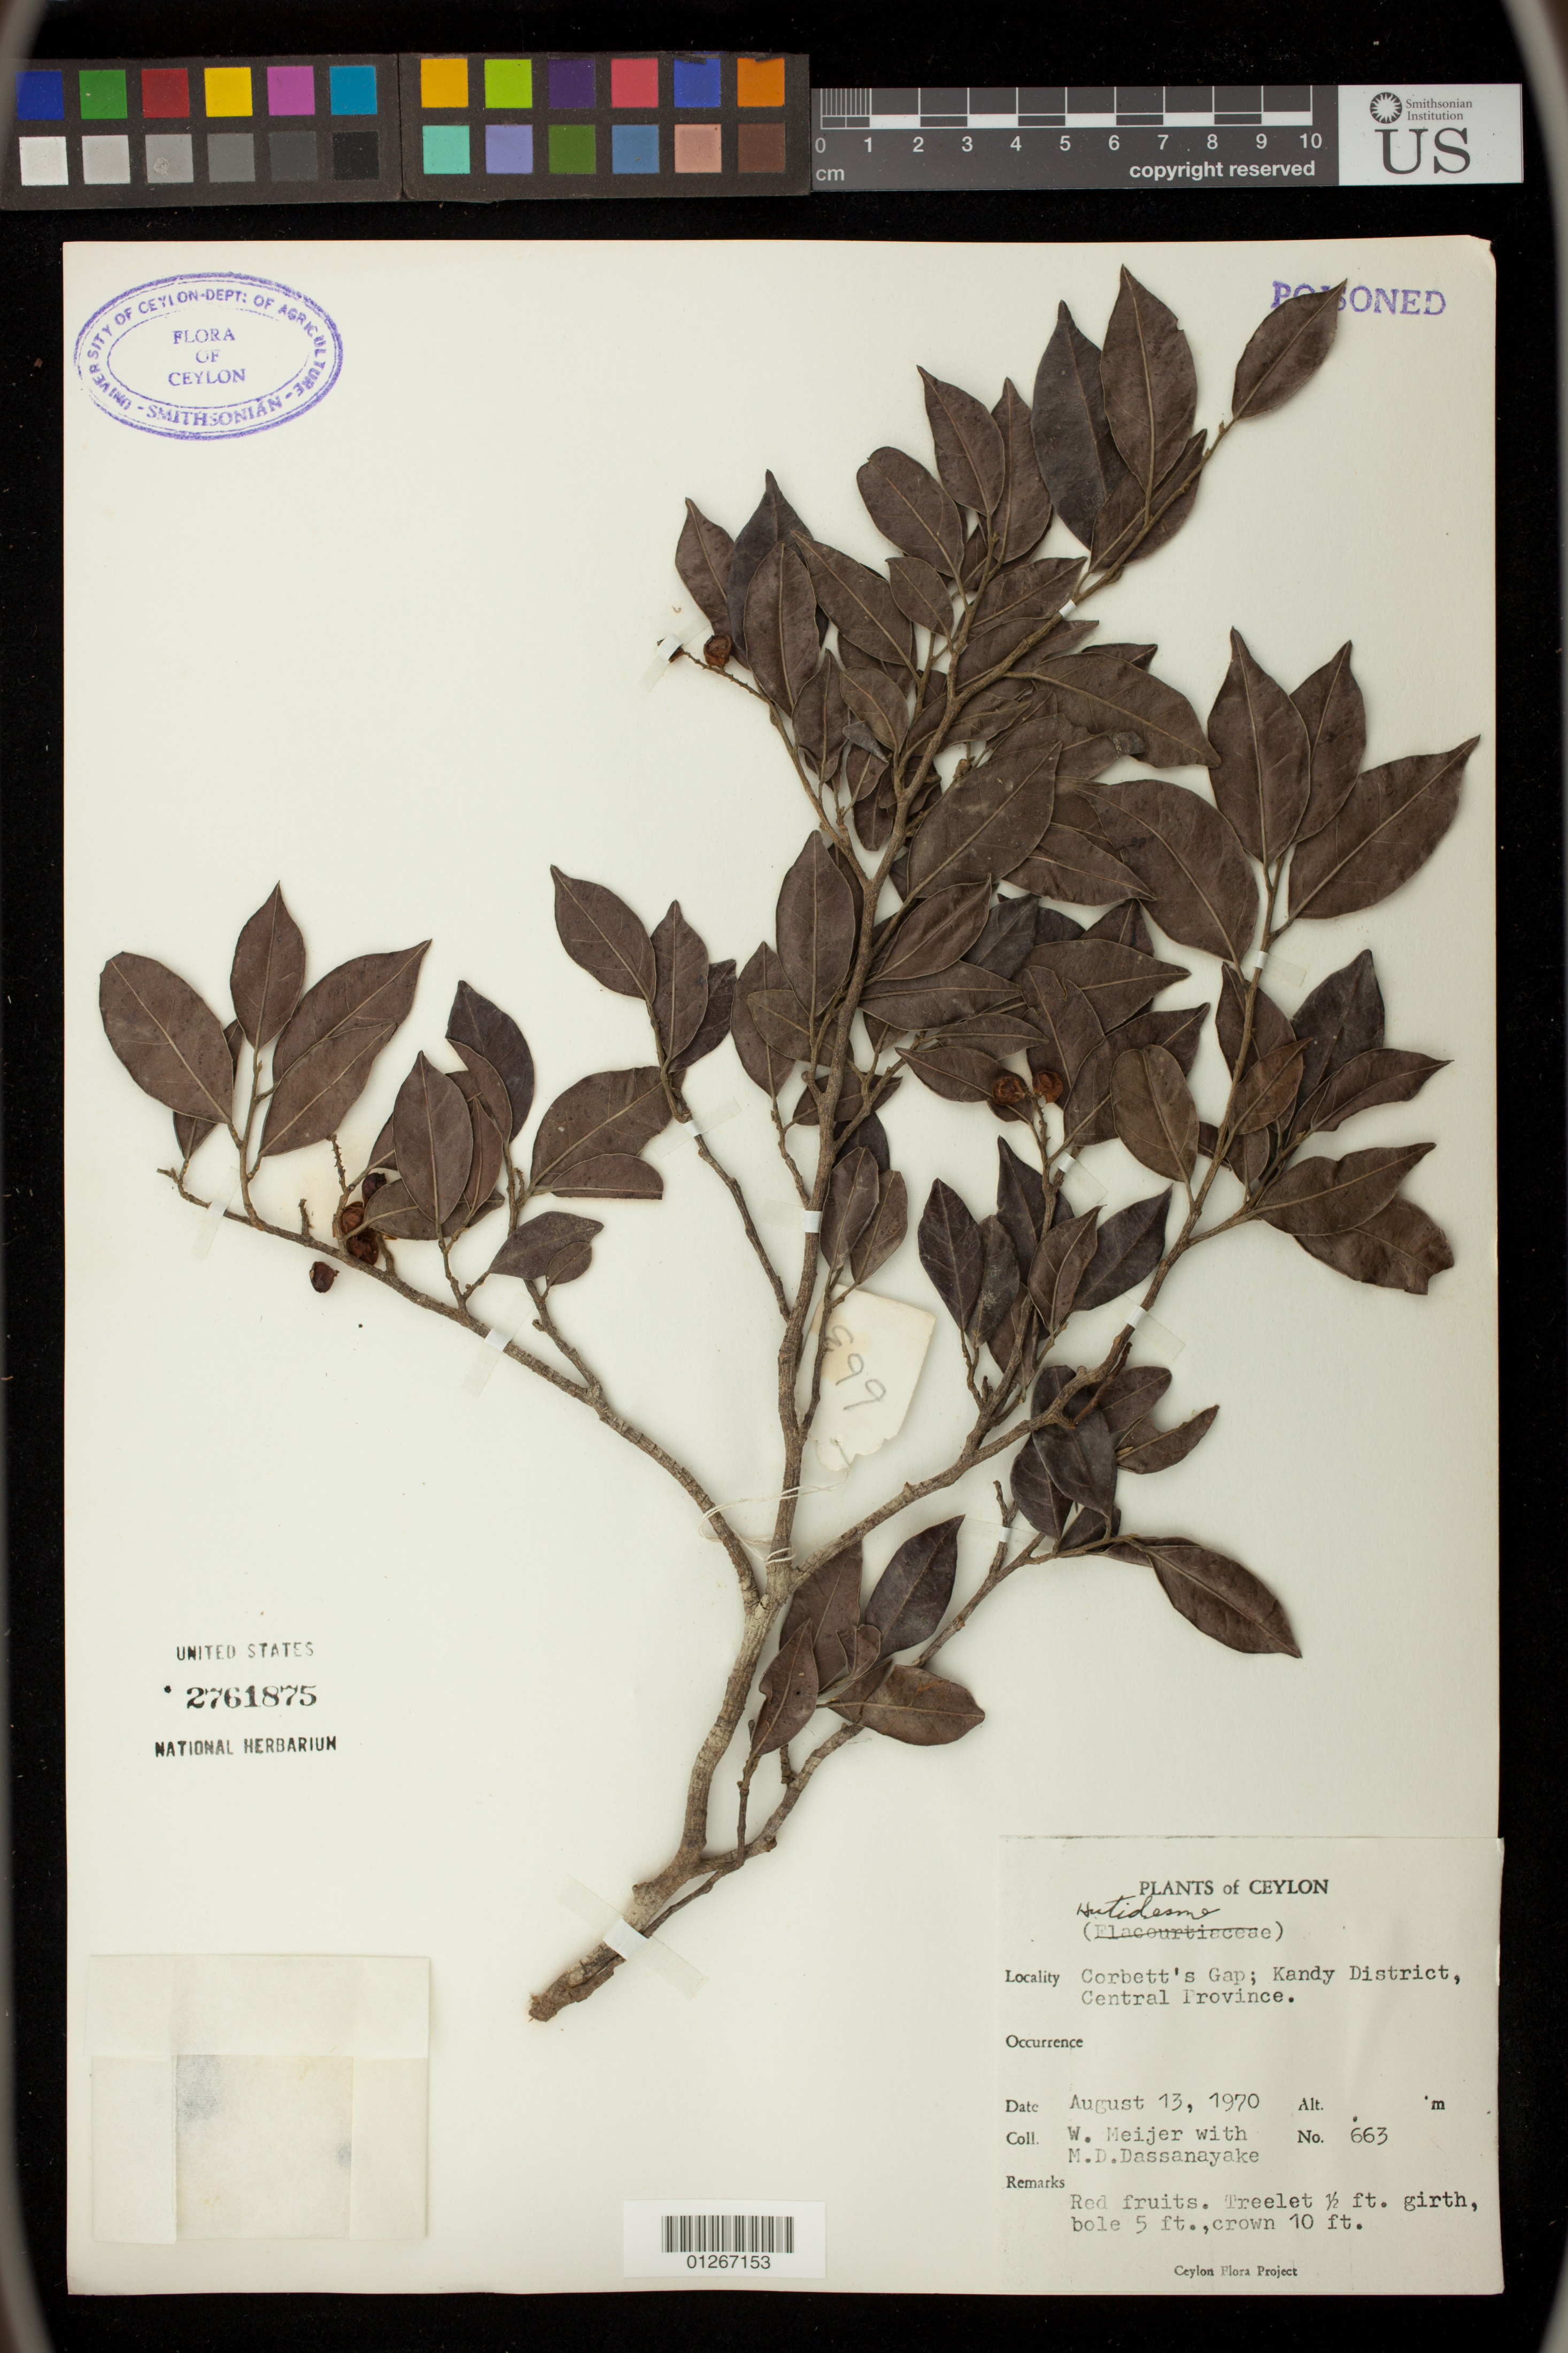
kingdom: Plantae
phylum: Tracheophyta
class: Magnoliopsida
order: Malpighiales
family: Phyllanthaceae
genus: Antidesma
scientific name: Antidesma sp.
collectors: W. Meijer & M. D. Dassanayake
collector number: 663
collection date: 1970-08-13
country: Sri Lanka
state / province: Central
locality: Corbett's Gap; Kandy District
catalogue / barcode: US 2761875